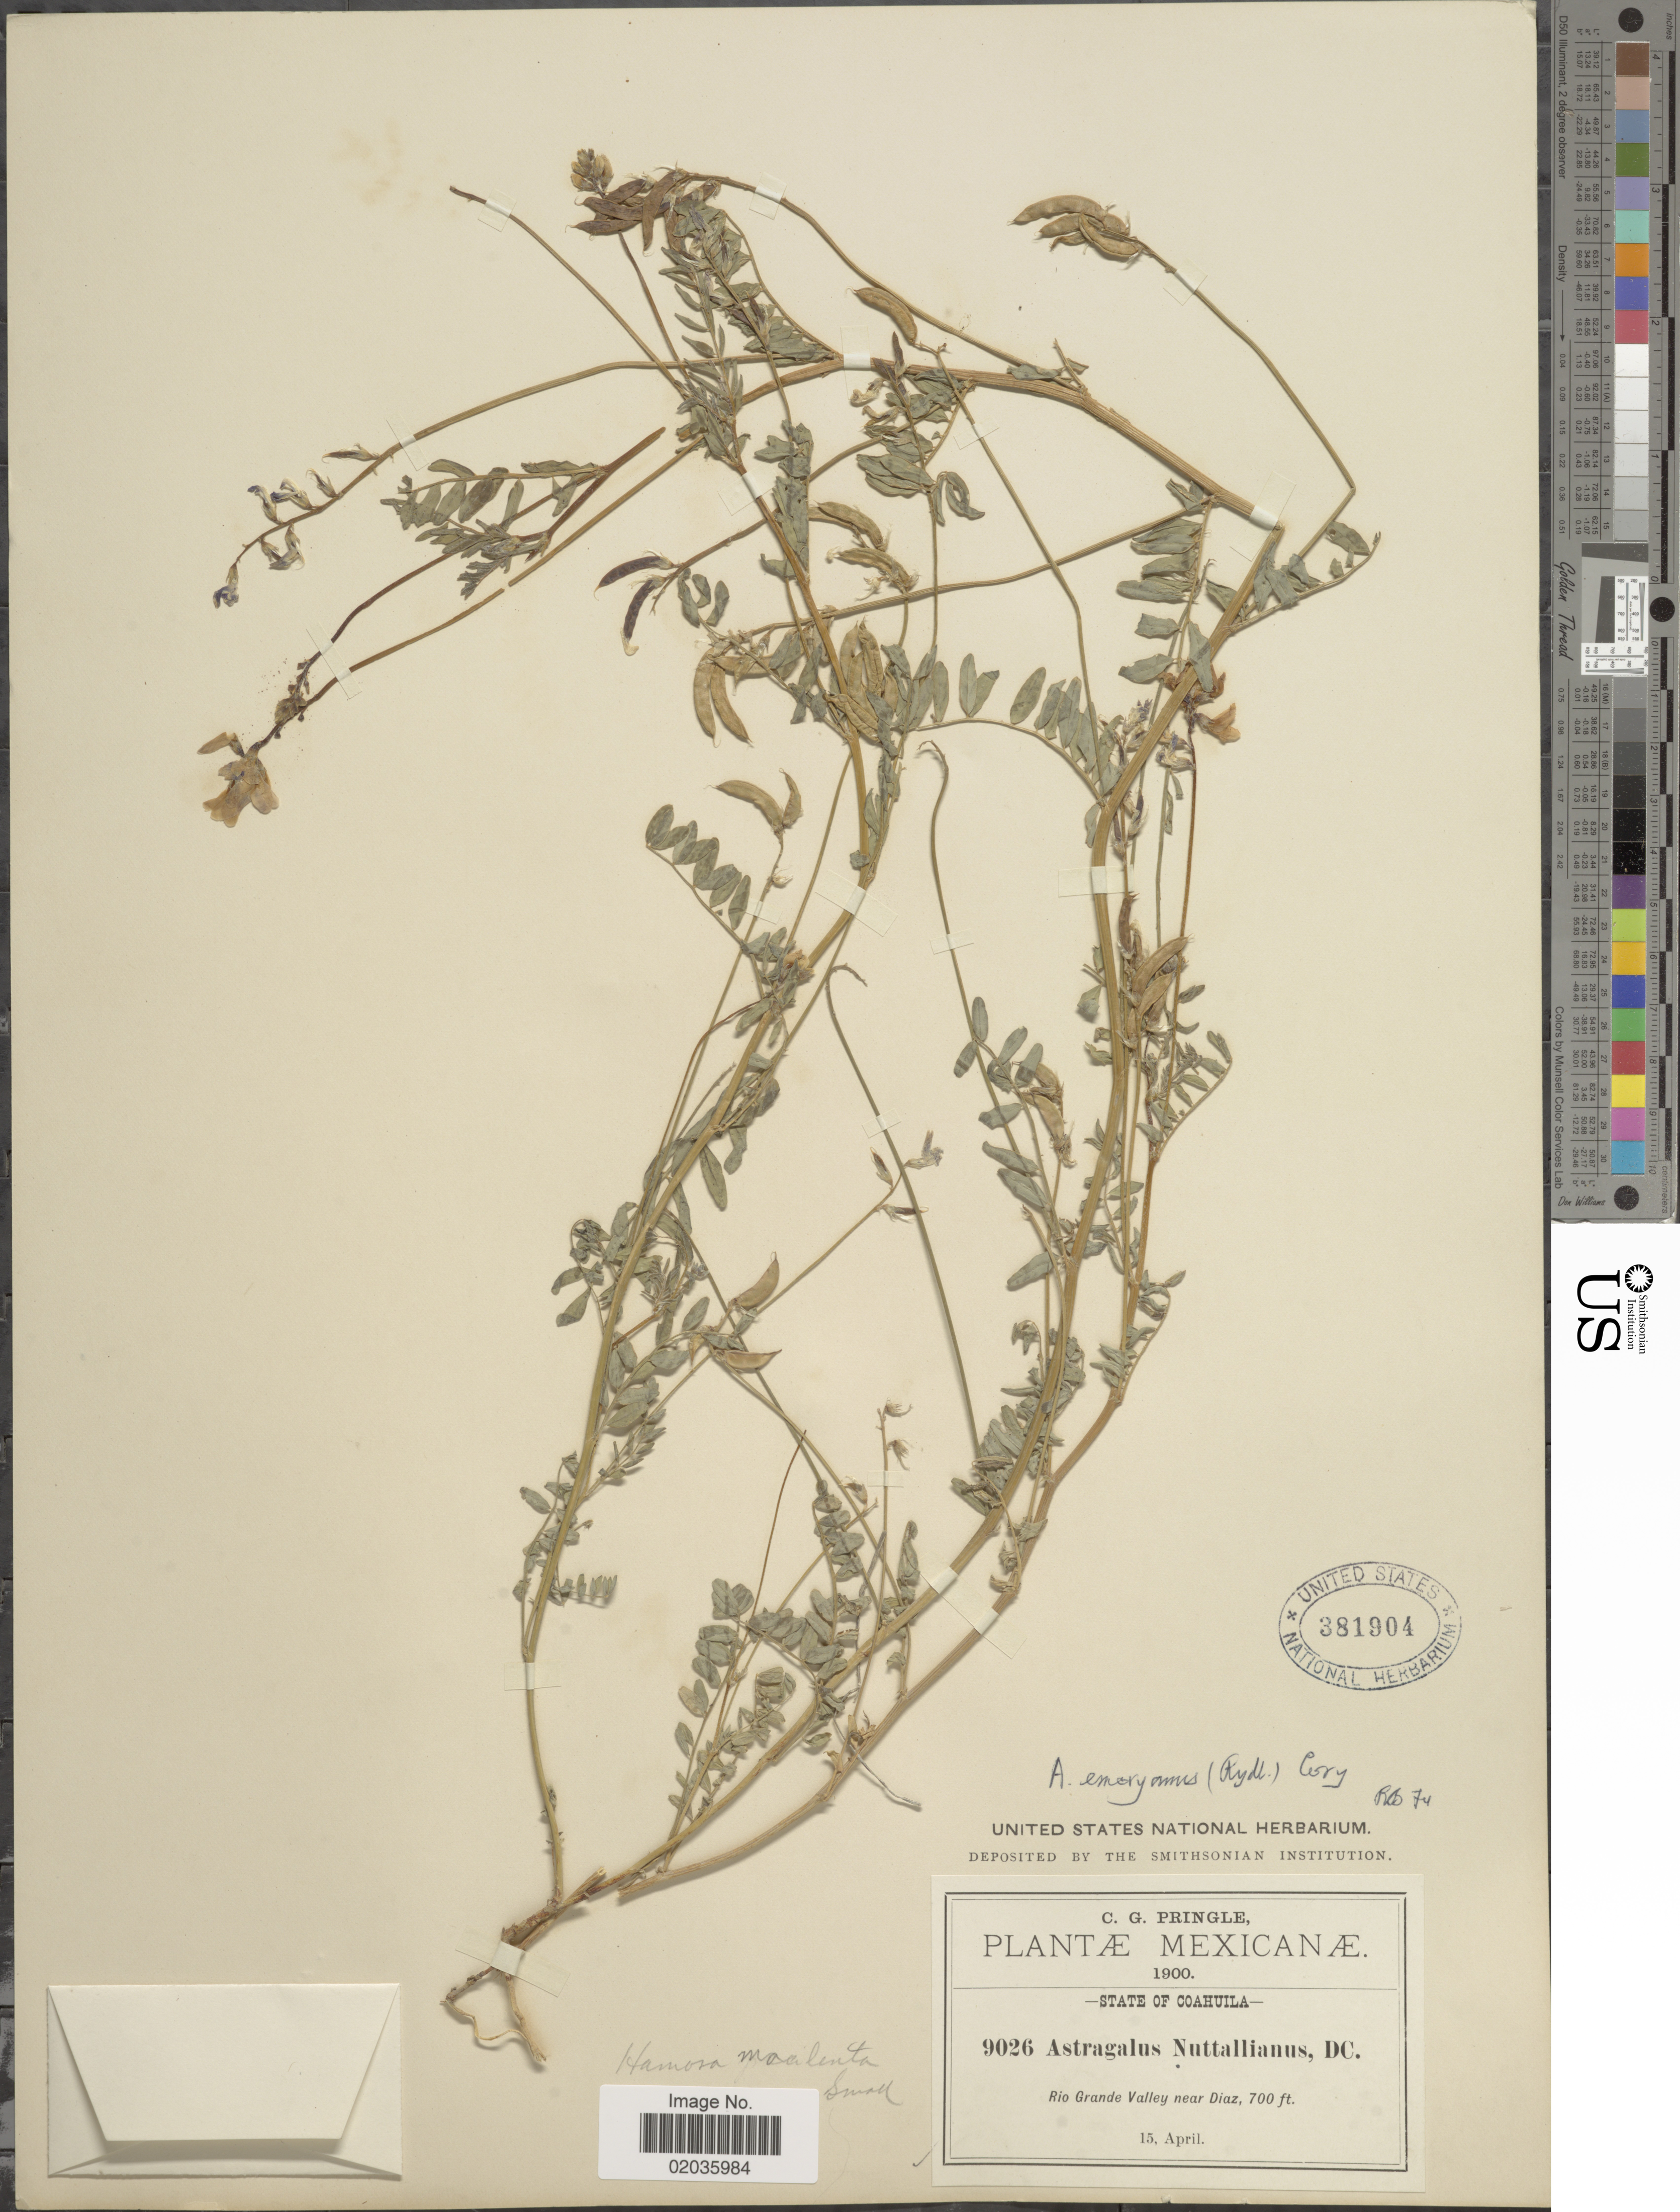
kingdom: Plantae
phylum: Tracheophyta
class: Magnoliopsida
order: Fabales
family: Fabaceae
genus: Astragalus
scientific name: Astragalus emoryanus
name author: (Rydb.) Cory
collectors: C. G. Pringle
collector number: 9026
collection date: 1900-04-15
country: Mexico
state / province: Coahuila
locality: State of Coahuila, Rio Grande Valley near diaz.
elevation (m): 213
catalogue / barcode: US 381904